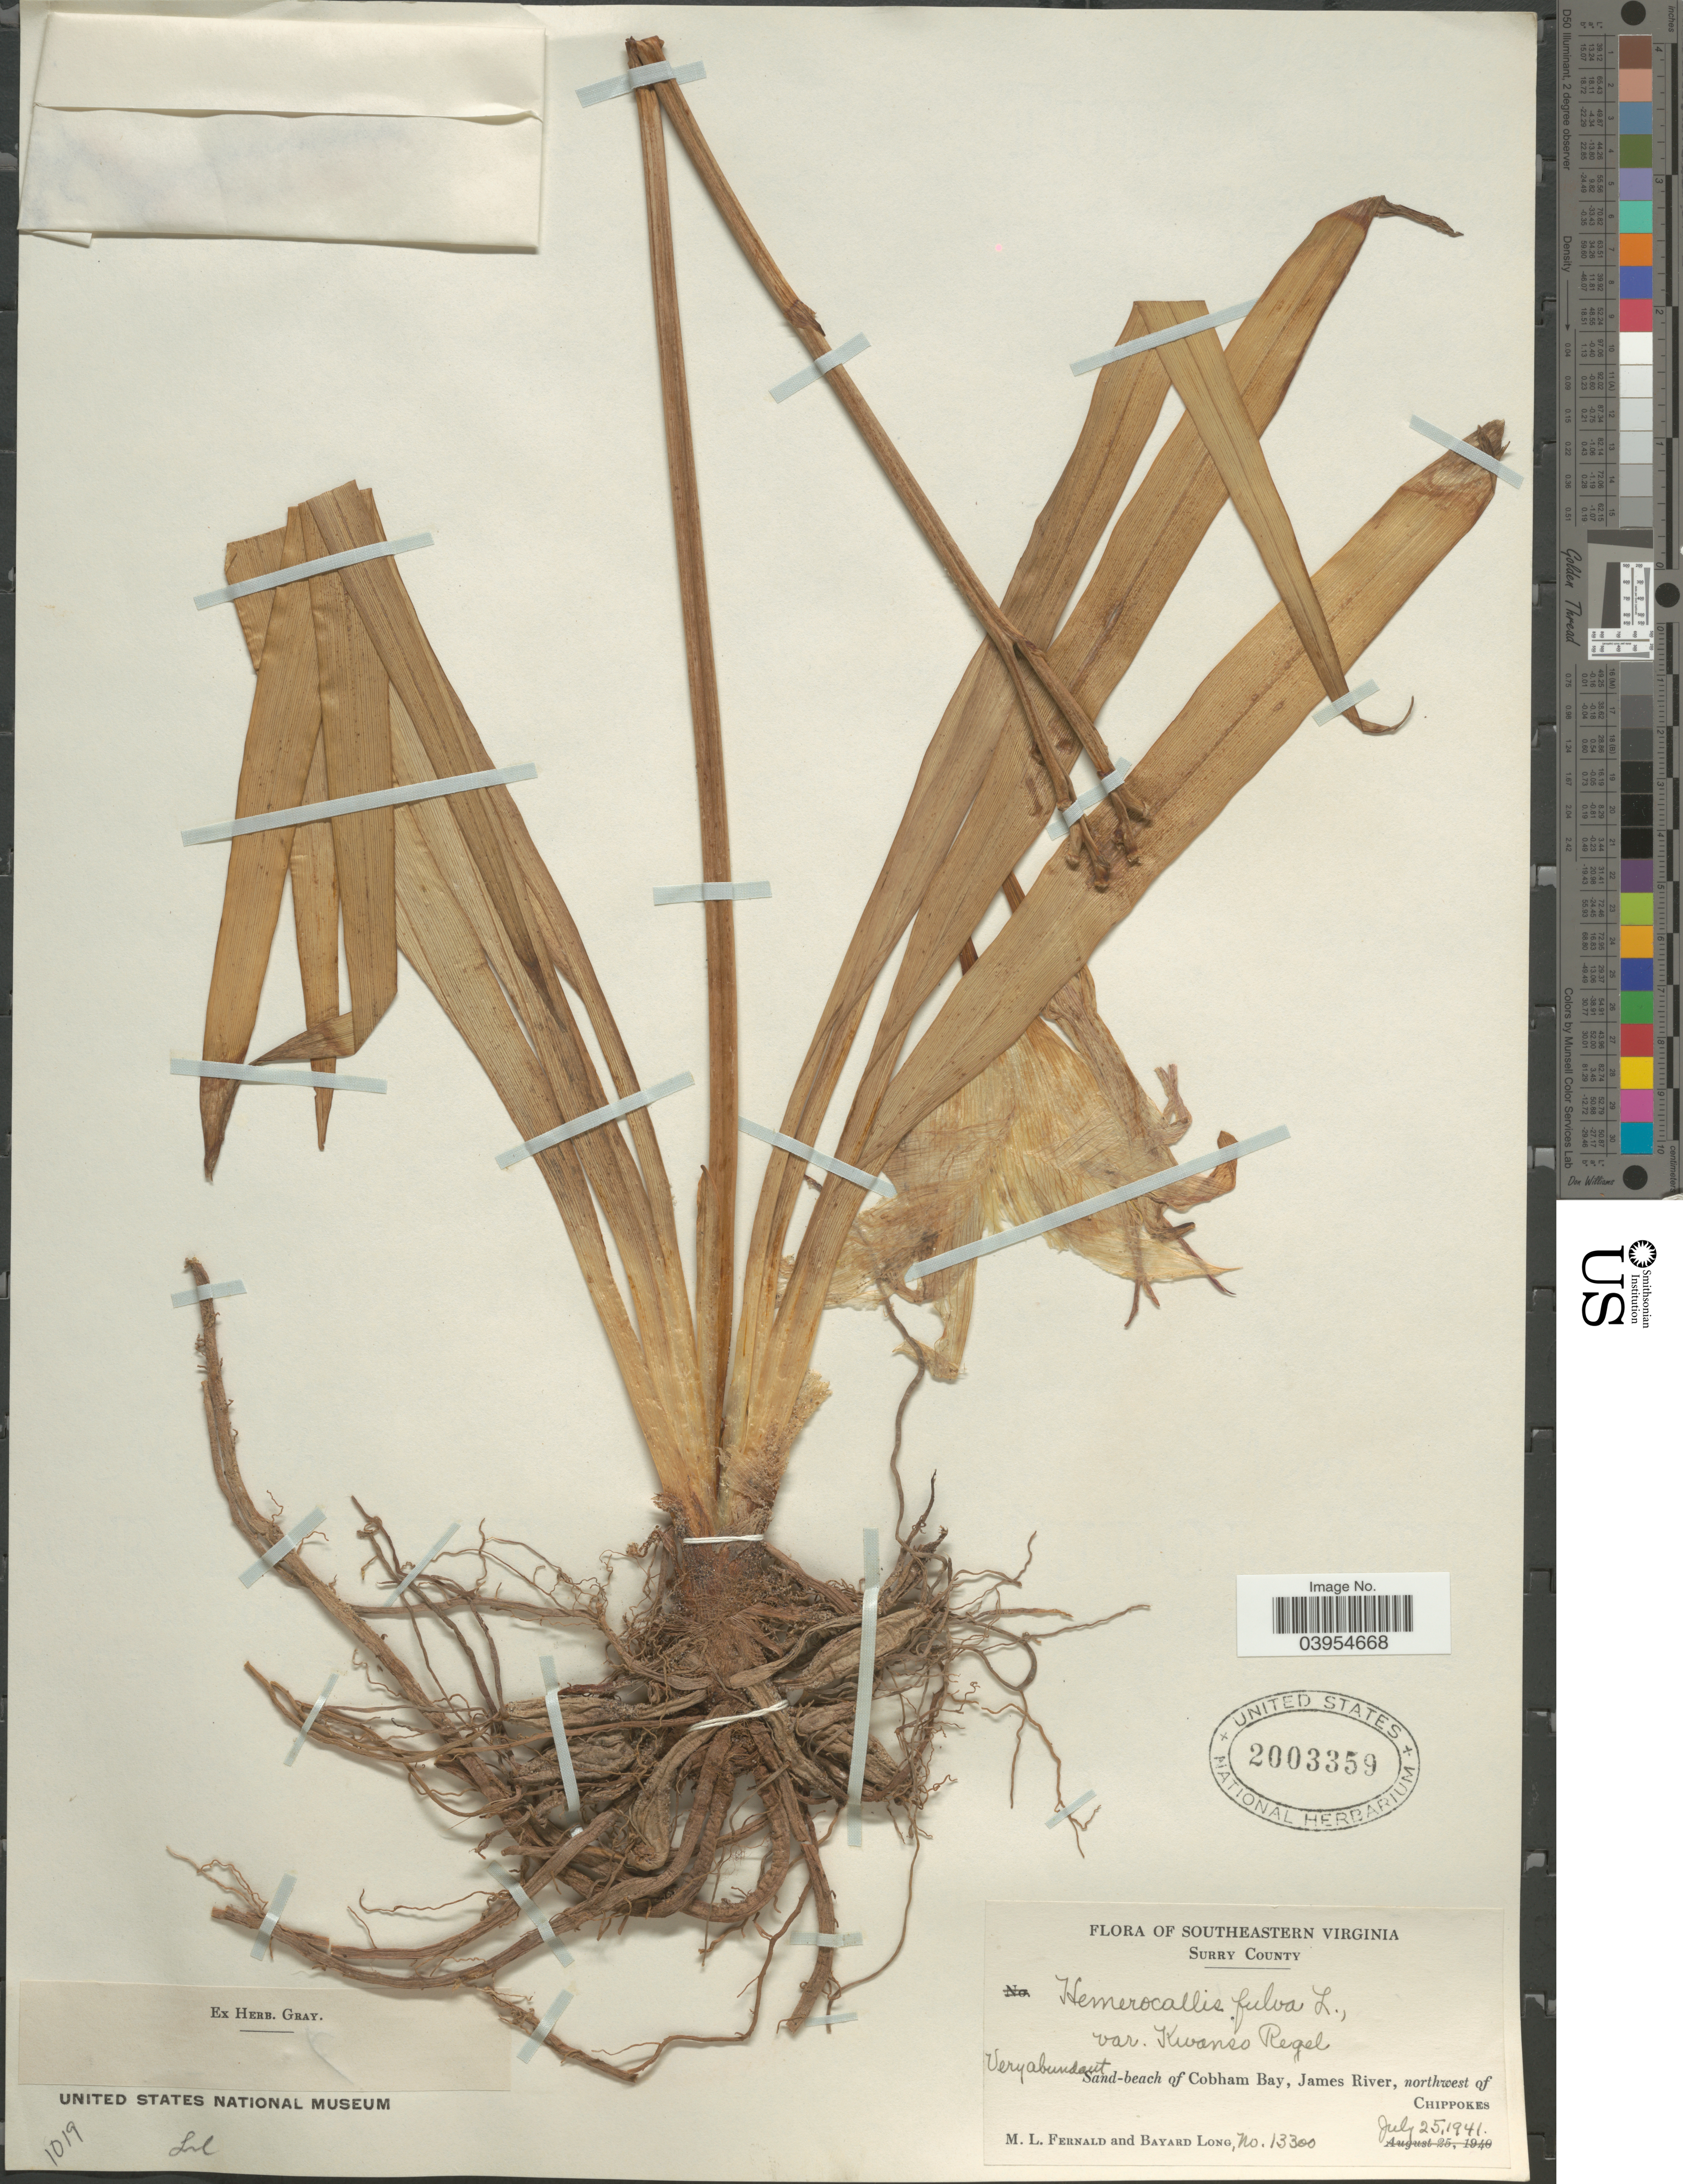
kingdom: Plantae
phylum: Tracheophyta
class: Liliopsida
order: Asparagales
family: Asphodelaceae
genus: Hemerocallis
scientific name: Hemerocallis fulva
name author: L.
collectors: M. L. Fernald & B. Long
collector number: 13300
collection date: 1941-07-25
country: United States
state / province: Virginia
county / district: Surry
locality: Southeastern Virginia. Surry County. Sand-beach of cobham Bay, James river, northwest of Chippokes.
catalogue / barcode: US 2003359